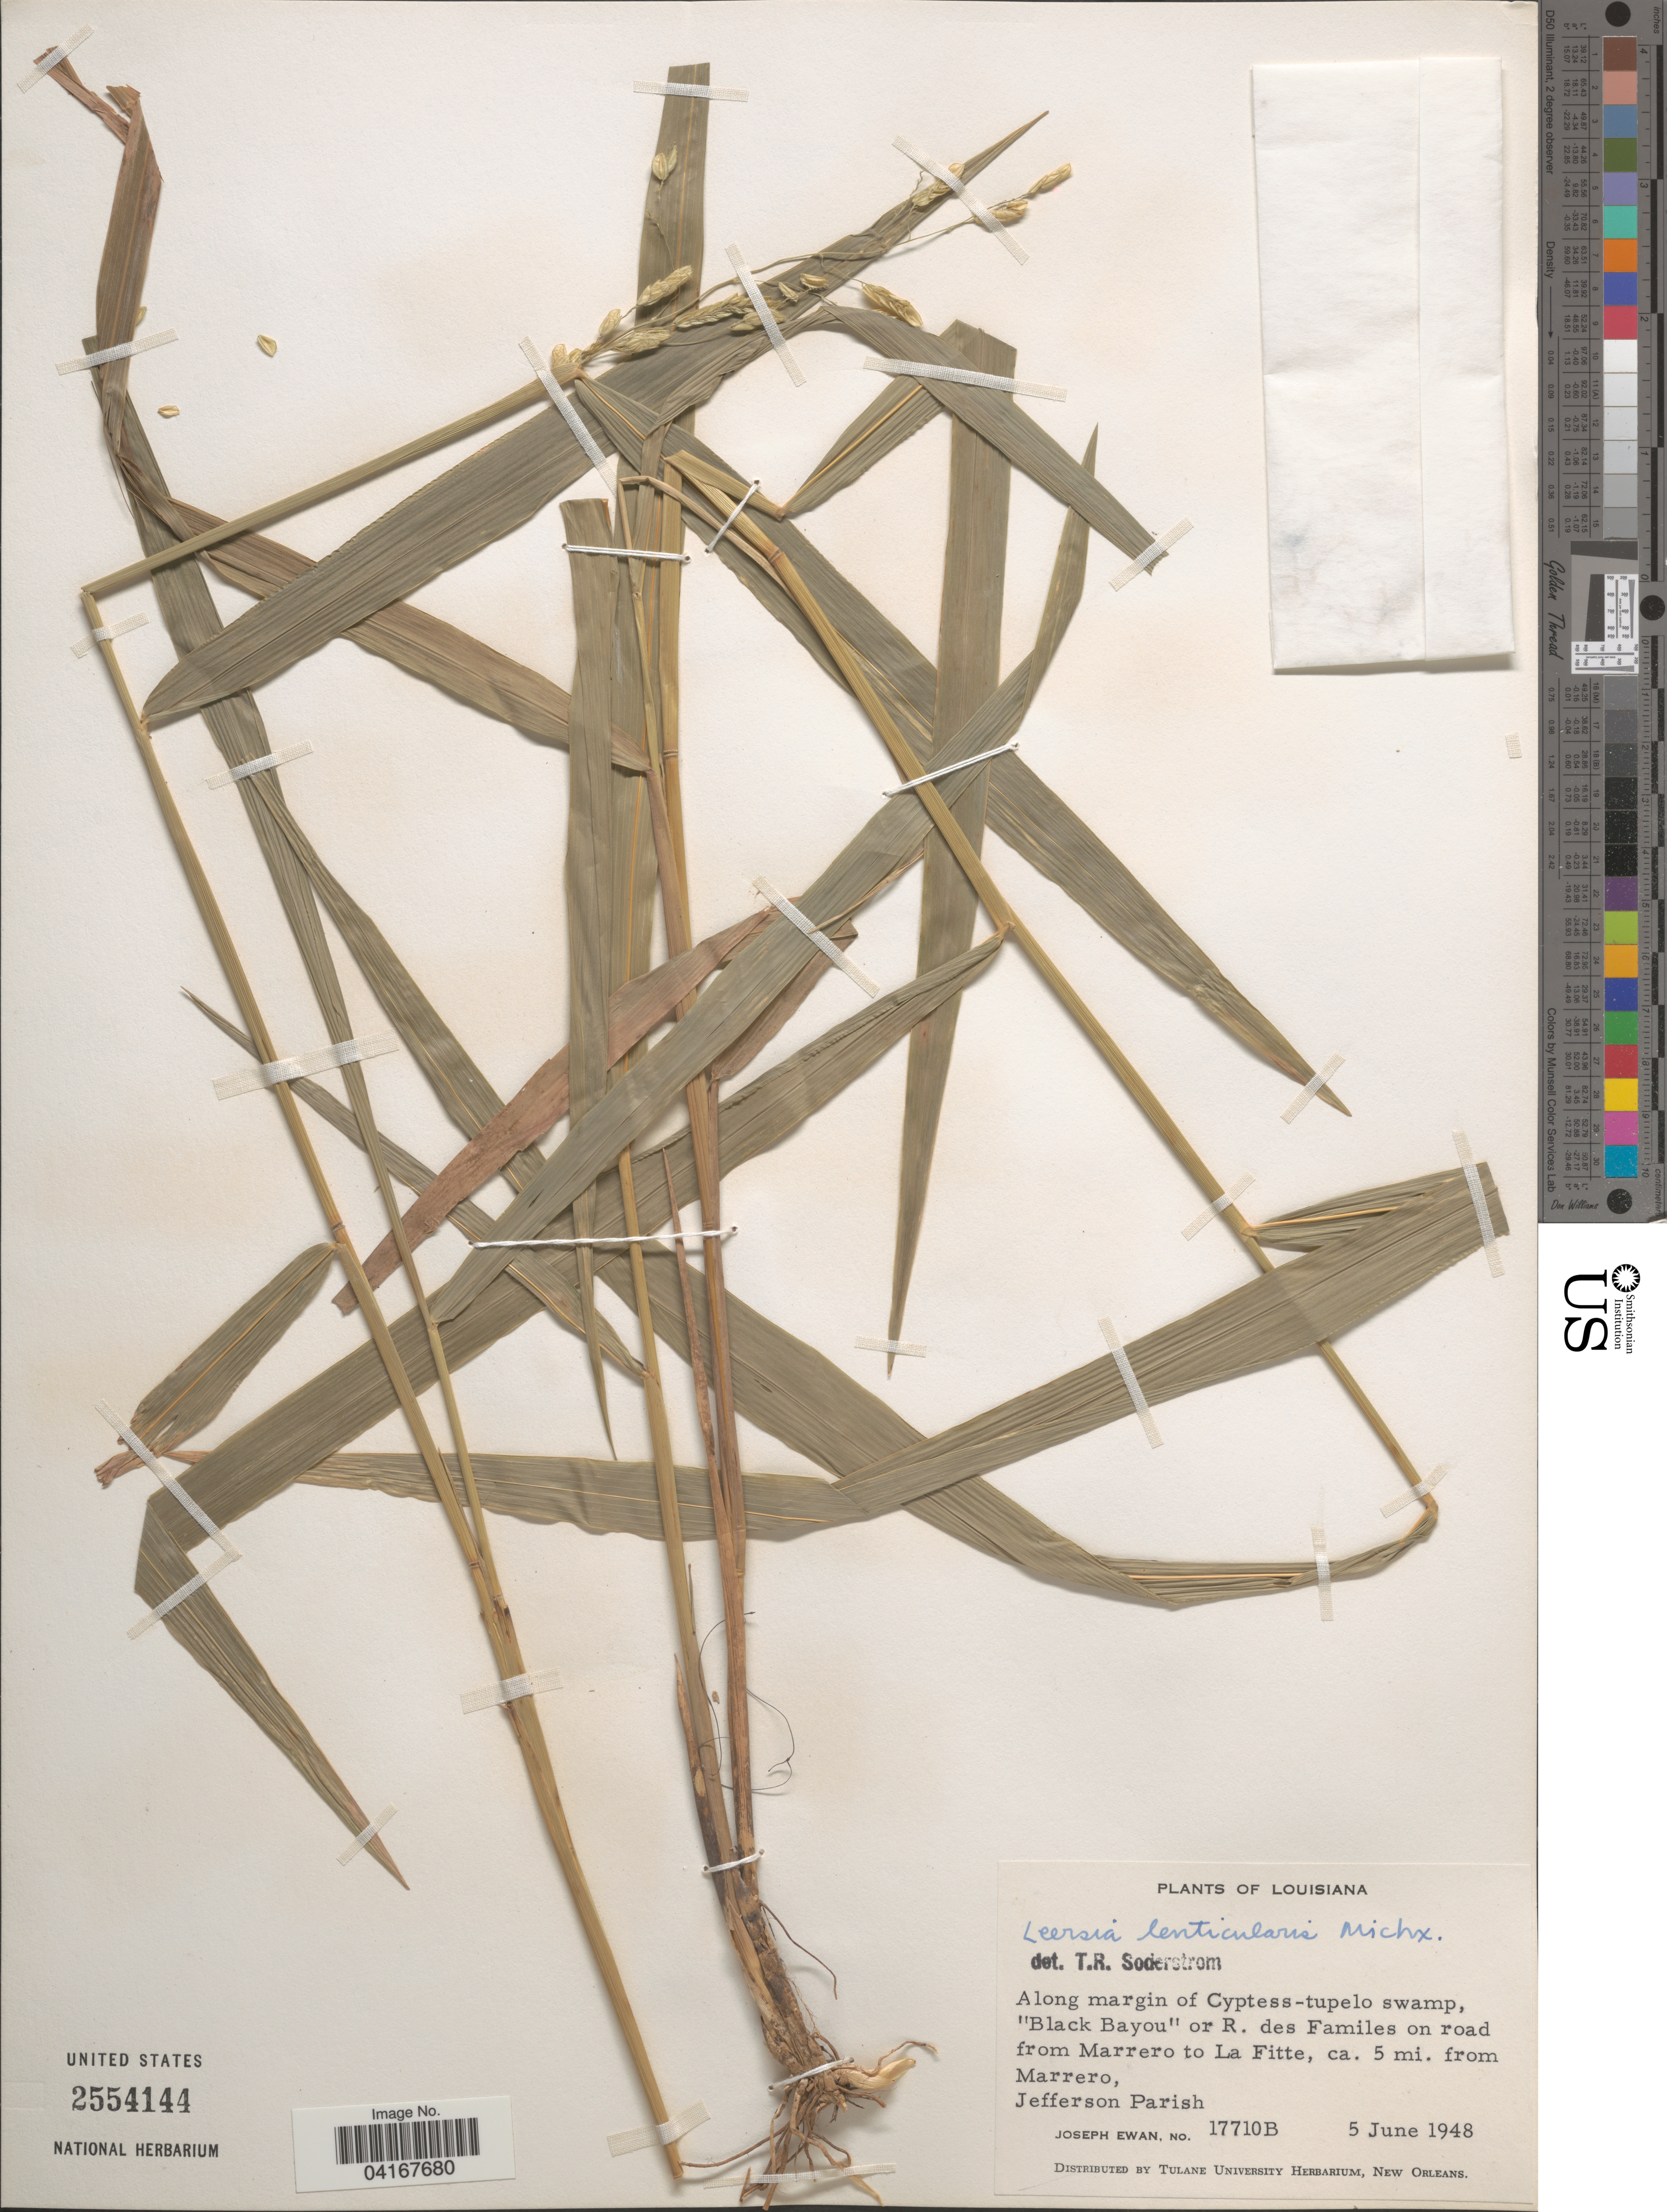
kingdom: Plantae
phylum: Tracheophyta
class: Liliopsida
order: Poales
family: Poaceae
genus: Leersia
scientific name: Leersia lenticularis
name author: Michx.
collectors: J. A. Ewan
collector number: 17710B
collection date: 1948-06-05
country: United States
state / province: Louisiana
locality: Along margin of Cyptess-tupelo swamp, "Black Bayou" or R. des Familes on road from Marrero to La Fitte, ca. 5 mi. from Marrero, Jefferson Parish.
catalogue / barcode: US 2554144